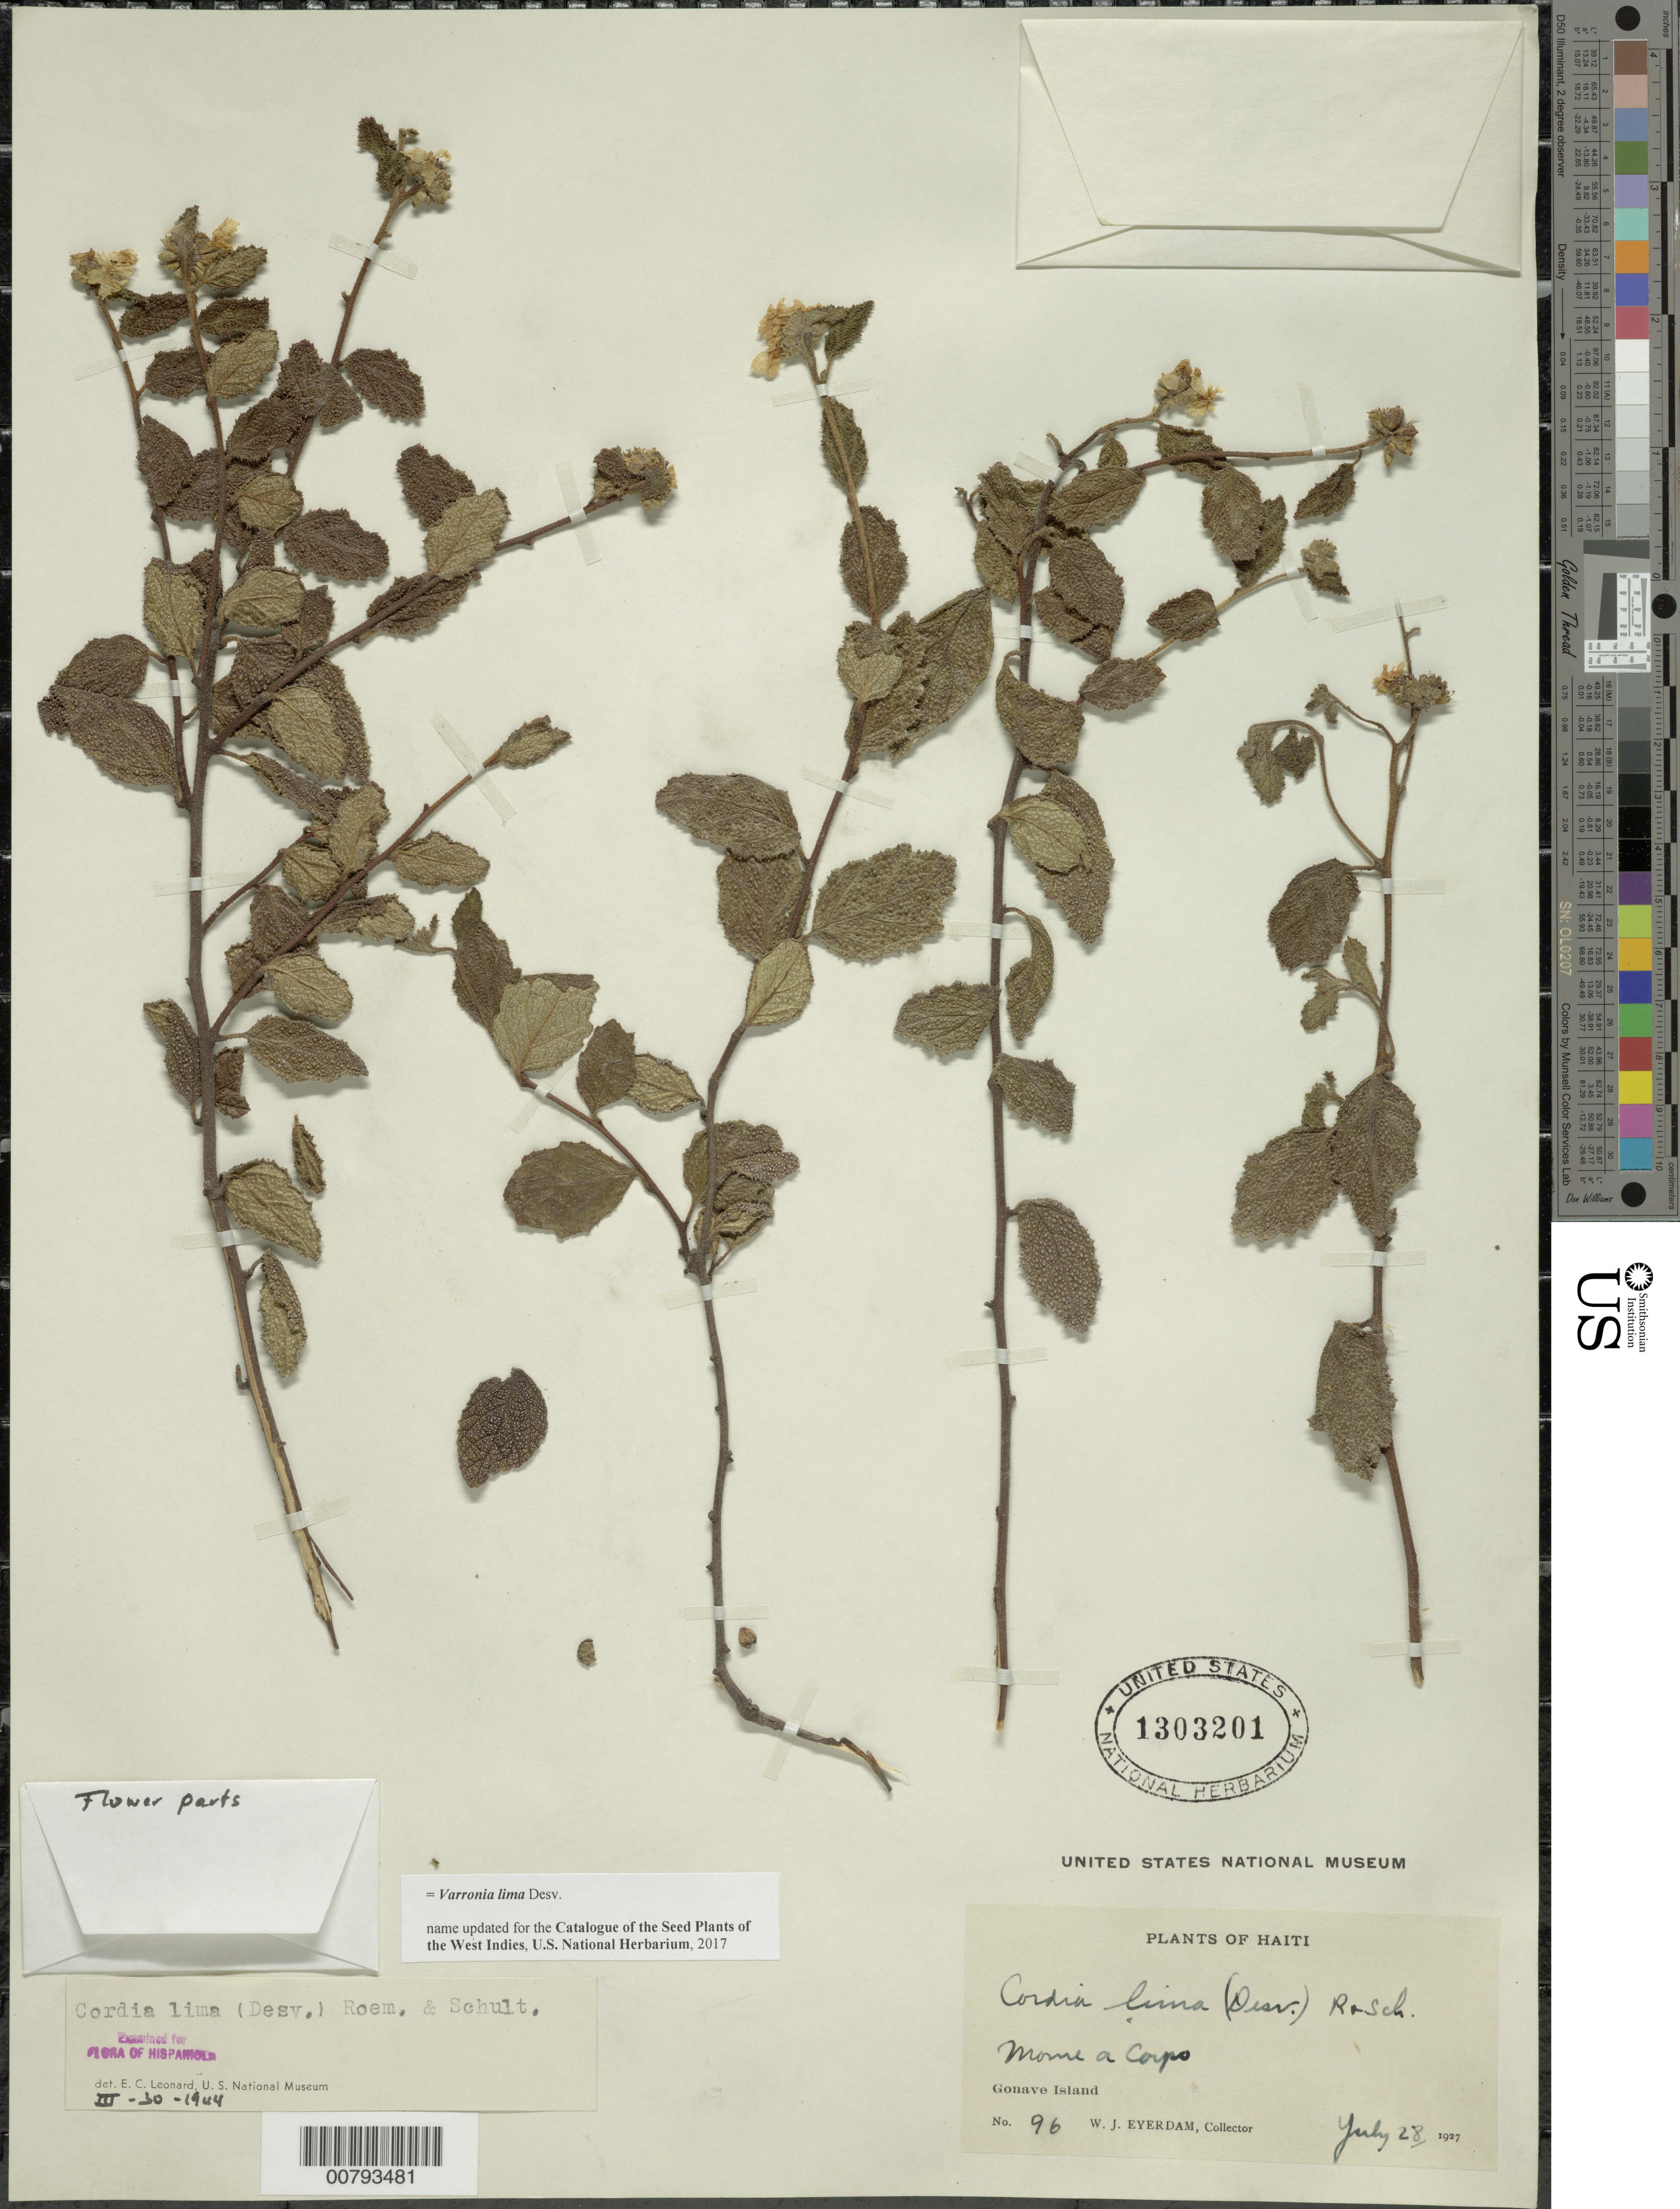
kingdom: Plantae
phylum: Tracheophyta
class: Magnoliopsida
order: Boraginales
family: Cordiaceae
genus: Varronia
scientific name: Varronia lima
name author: Desv.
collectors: W. J. Eyerdam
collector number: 96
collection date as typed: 28 Jul 1927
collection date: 1927-07-28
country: Haiti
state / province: Ouest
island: Gonave I.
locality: Gonave Island, Morne a Corps.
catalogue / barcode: US 1303201